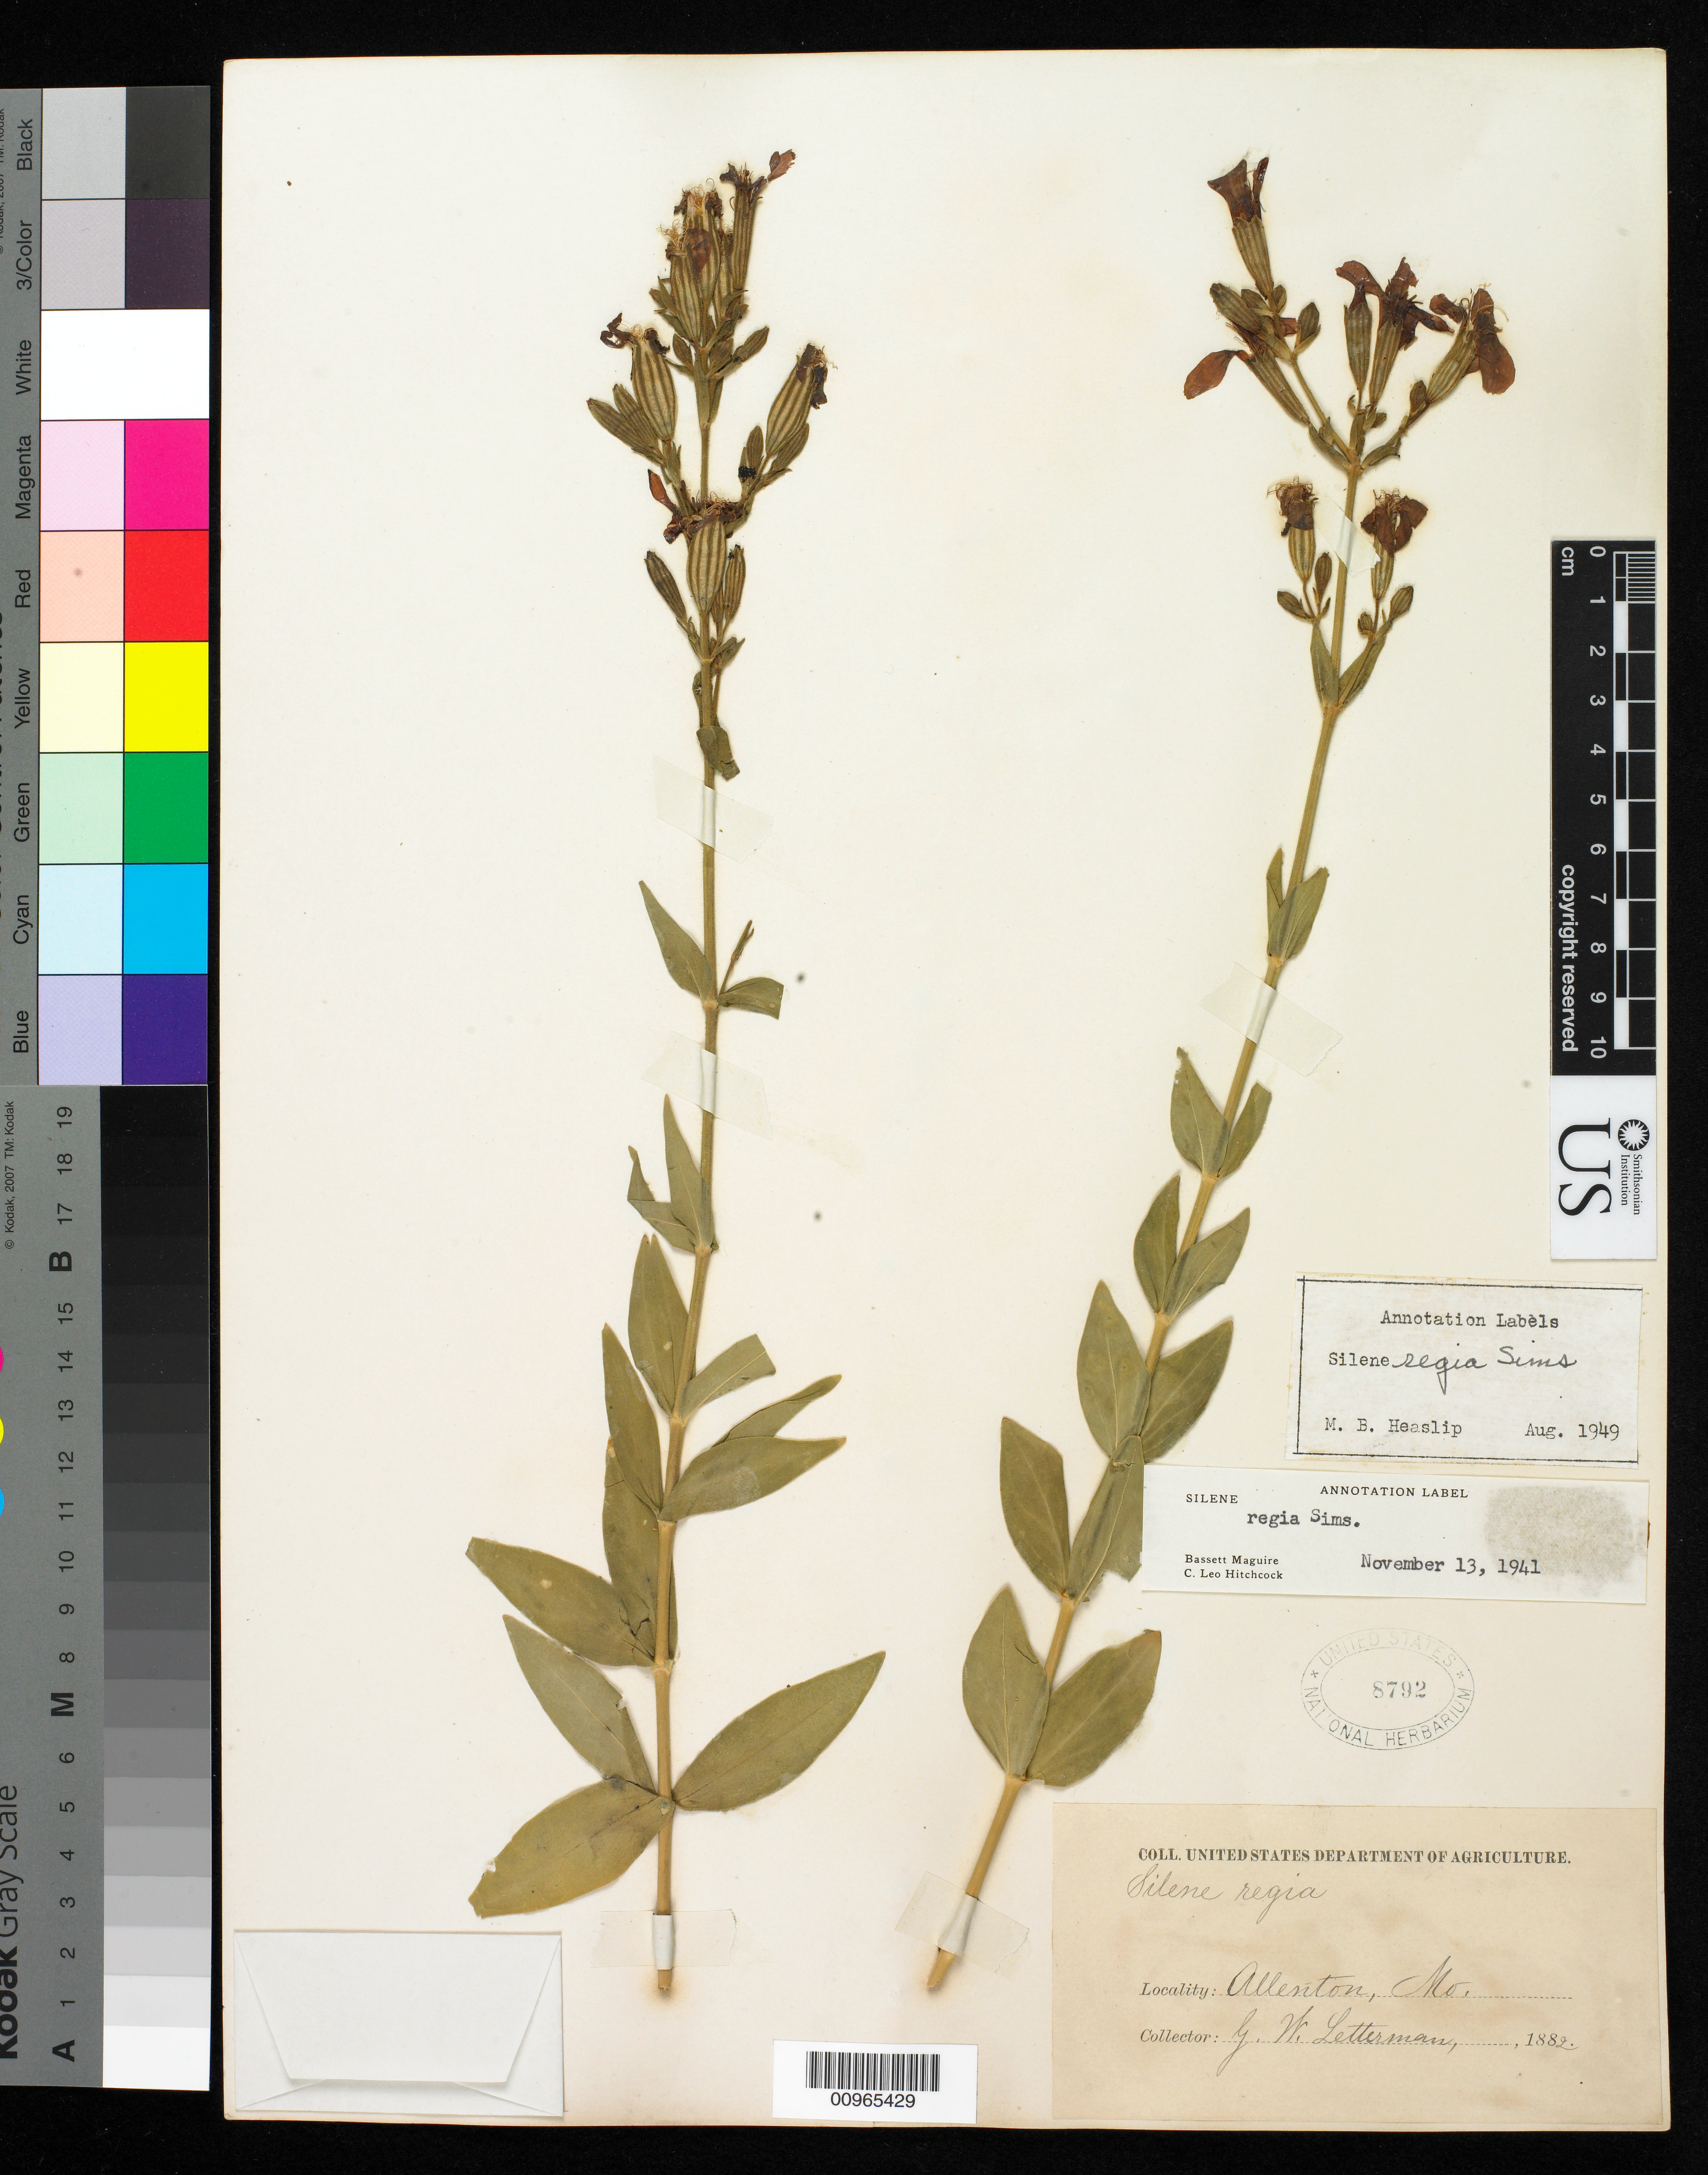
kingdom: Plantae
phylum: Tracheophyta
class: Magnoliopsida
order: Caryophyllales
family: Caryophyllaceae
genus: Silene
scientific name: Silene regia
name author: Sims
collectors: G. W. Letterman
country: United States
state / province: Missouri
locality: Allenton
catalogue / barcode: US 8792